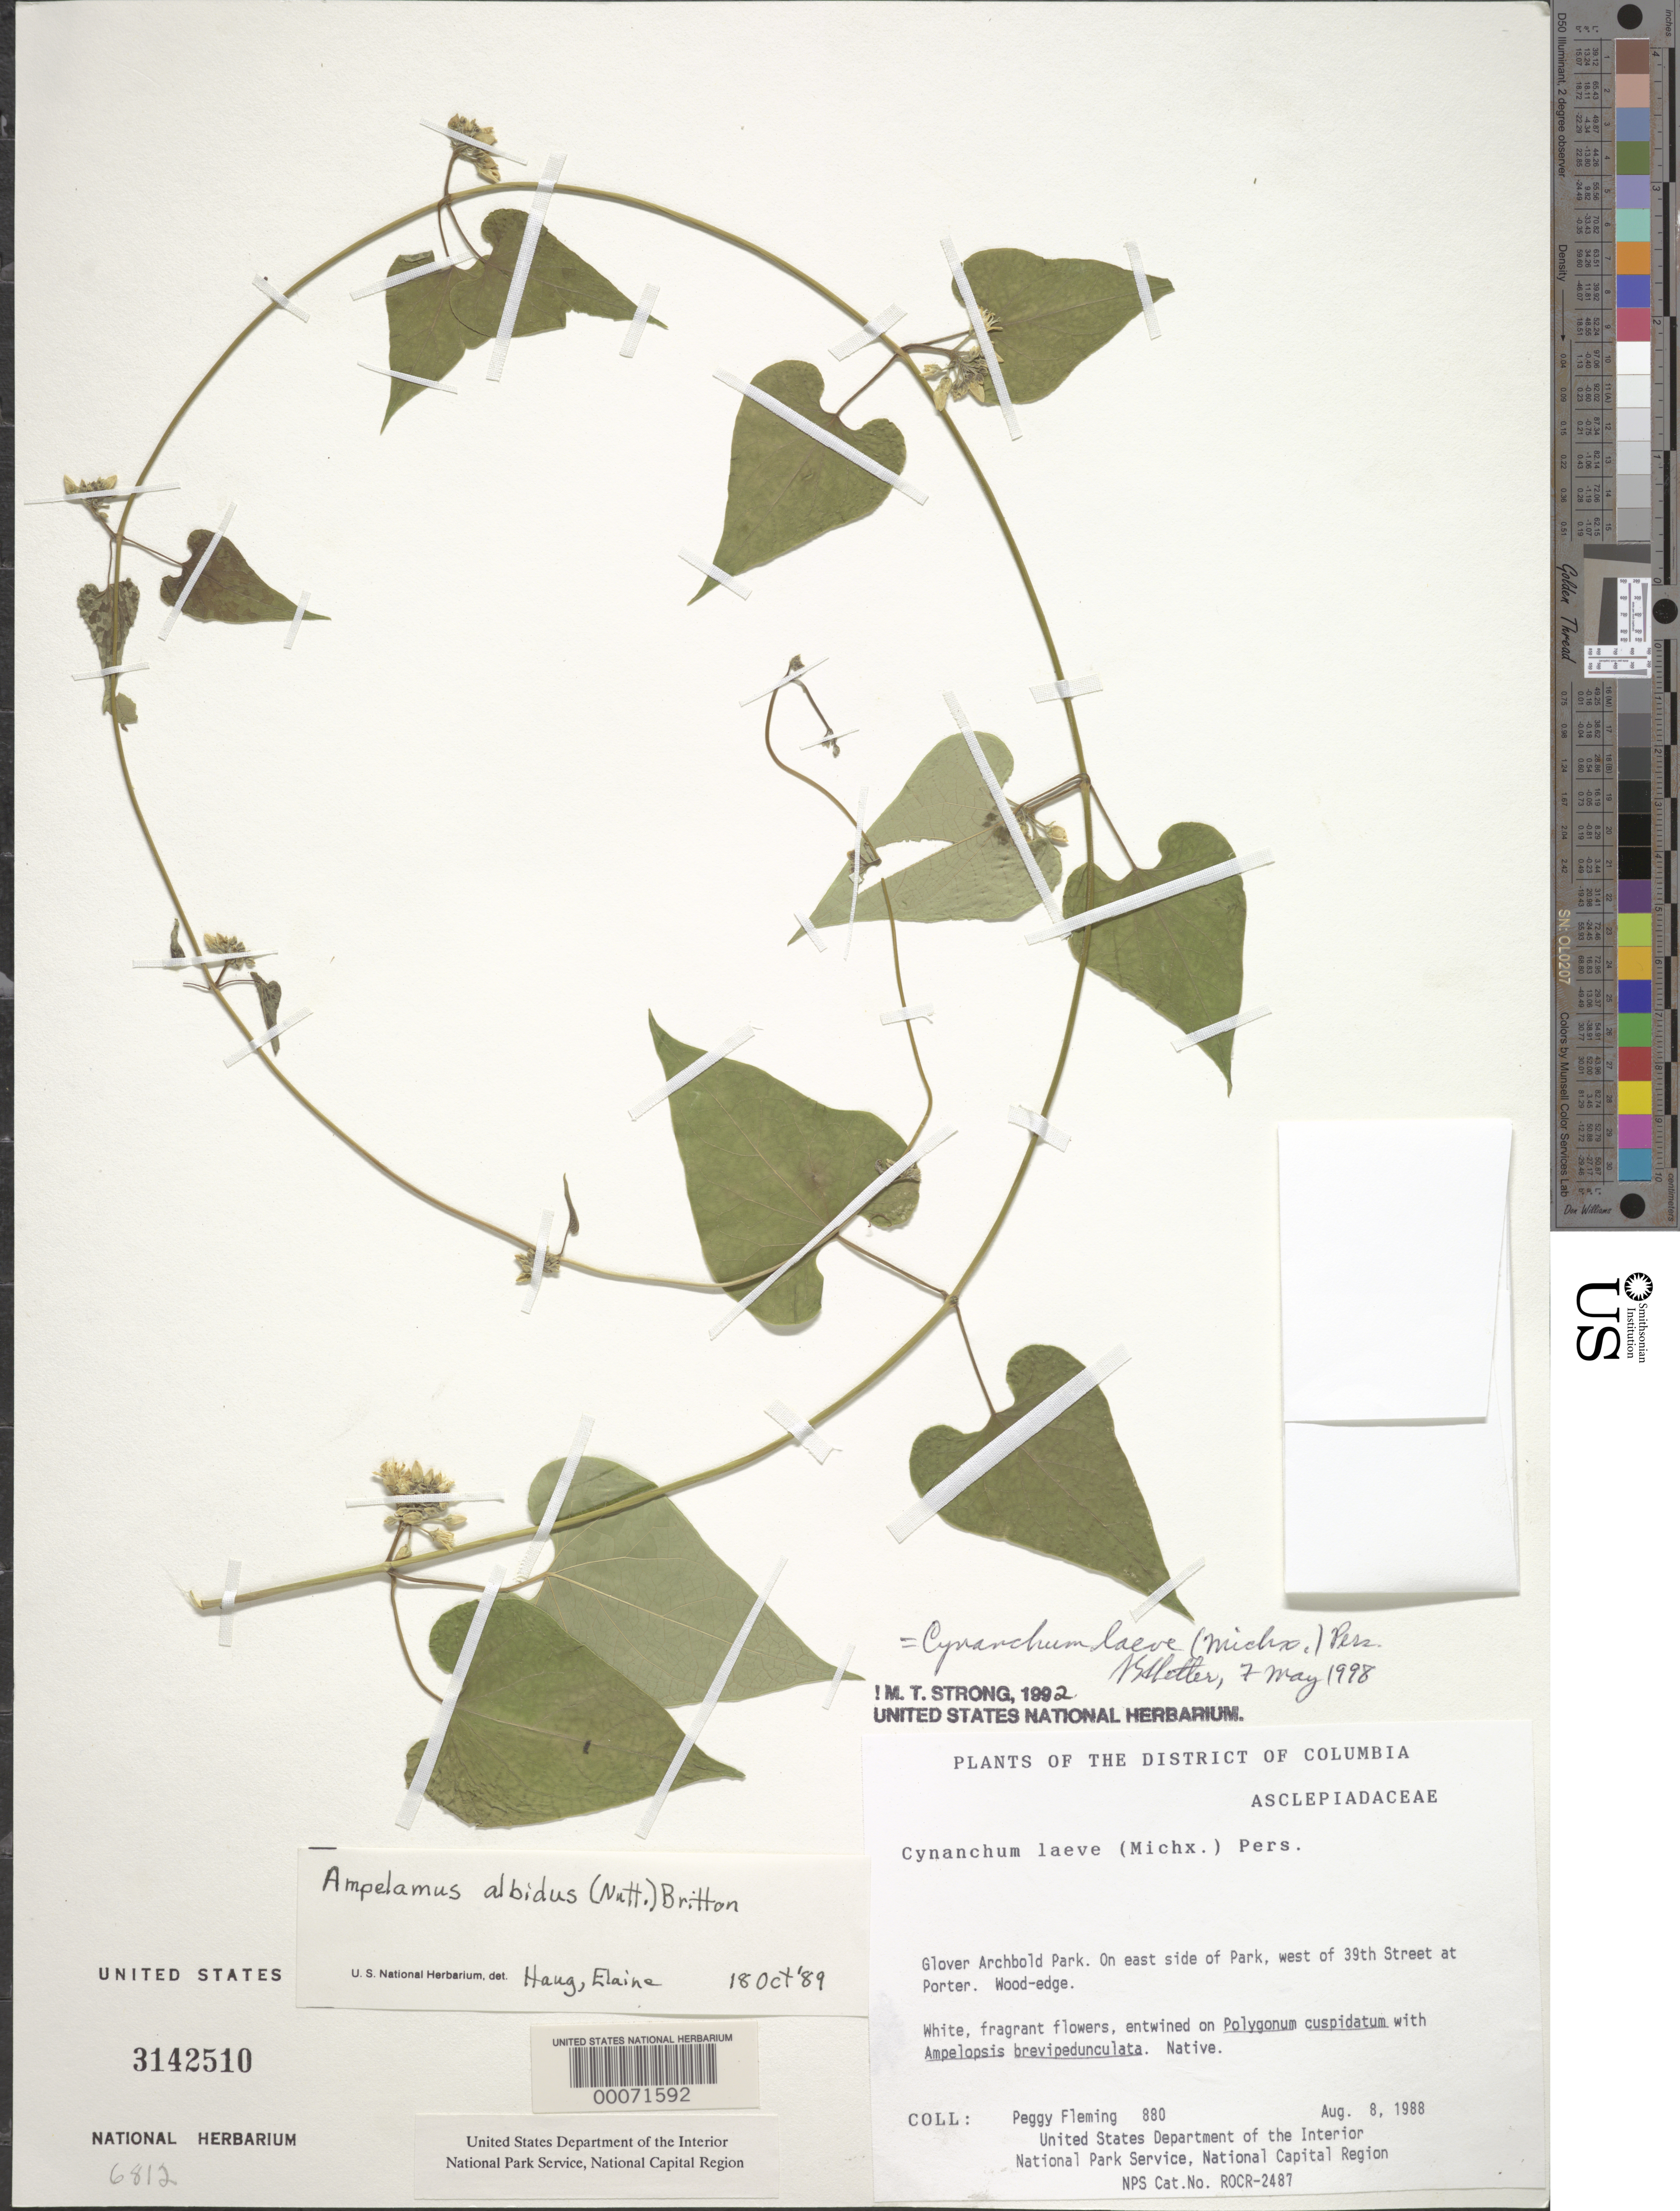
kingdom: Plantae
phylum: Tracheophyta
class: Magnoliopsida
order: Gentianales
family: Apocynaceae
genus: Cynanchum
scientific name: Cynanchum laeve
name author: (Michx.) Pers.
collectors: P. Fleming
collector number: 880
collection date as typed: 08 Aug 1988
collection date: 1988-08-08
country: United States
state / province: District of Columbia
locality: Glover Archbold Park, E of Park W of 39th St at Porter Rock Creek Park & vicinity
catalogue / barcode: US 3142510